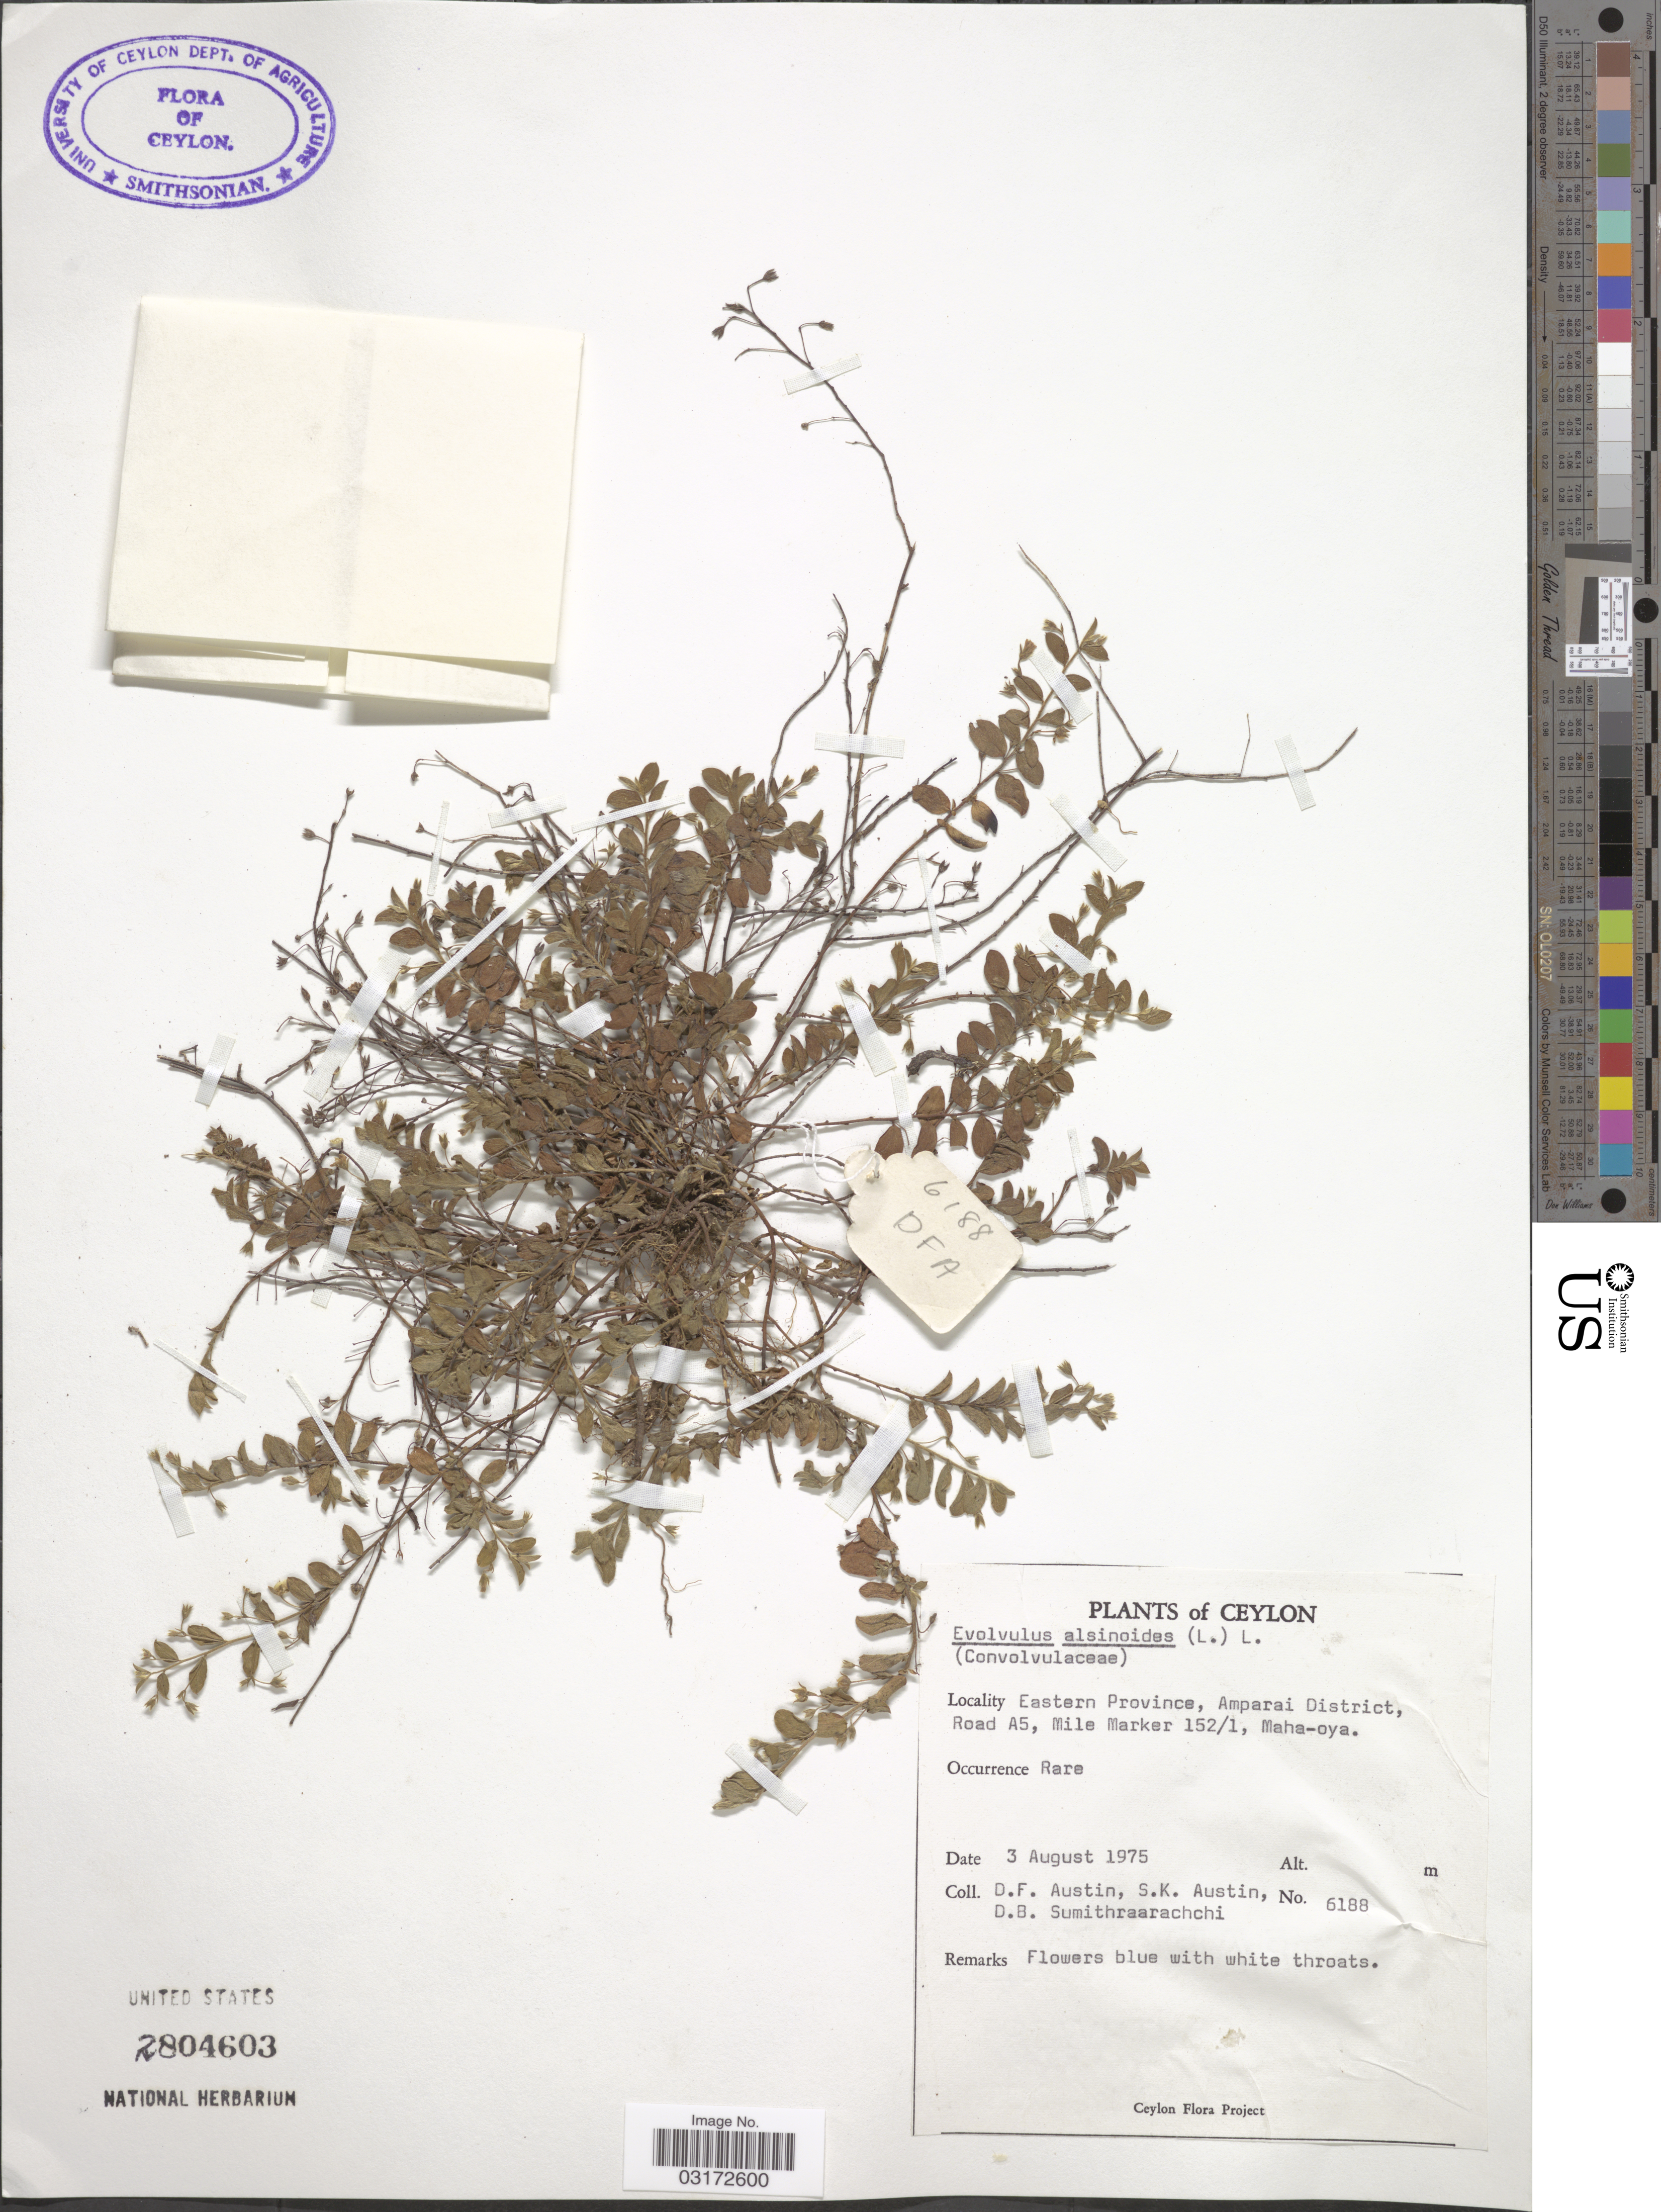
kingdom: Plantae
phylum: Tracheophyta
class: Magnoliopsida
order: Solanales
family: Convolvulaceae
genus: Evolvulus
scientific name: Evolvulus alsinoides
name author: (L.) L.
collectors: D. Austin, S. Austin & D. B. Sumithraarachchi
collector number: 6188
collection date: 1975-08-03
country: Sri Lanka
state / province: Eastern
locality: Ceylon. Eastern Province, Amparai District, Road A5, Mile Marker 152/1, Maha-oya.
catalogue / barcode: US 2804603